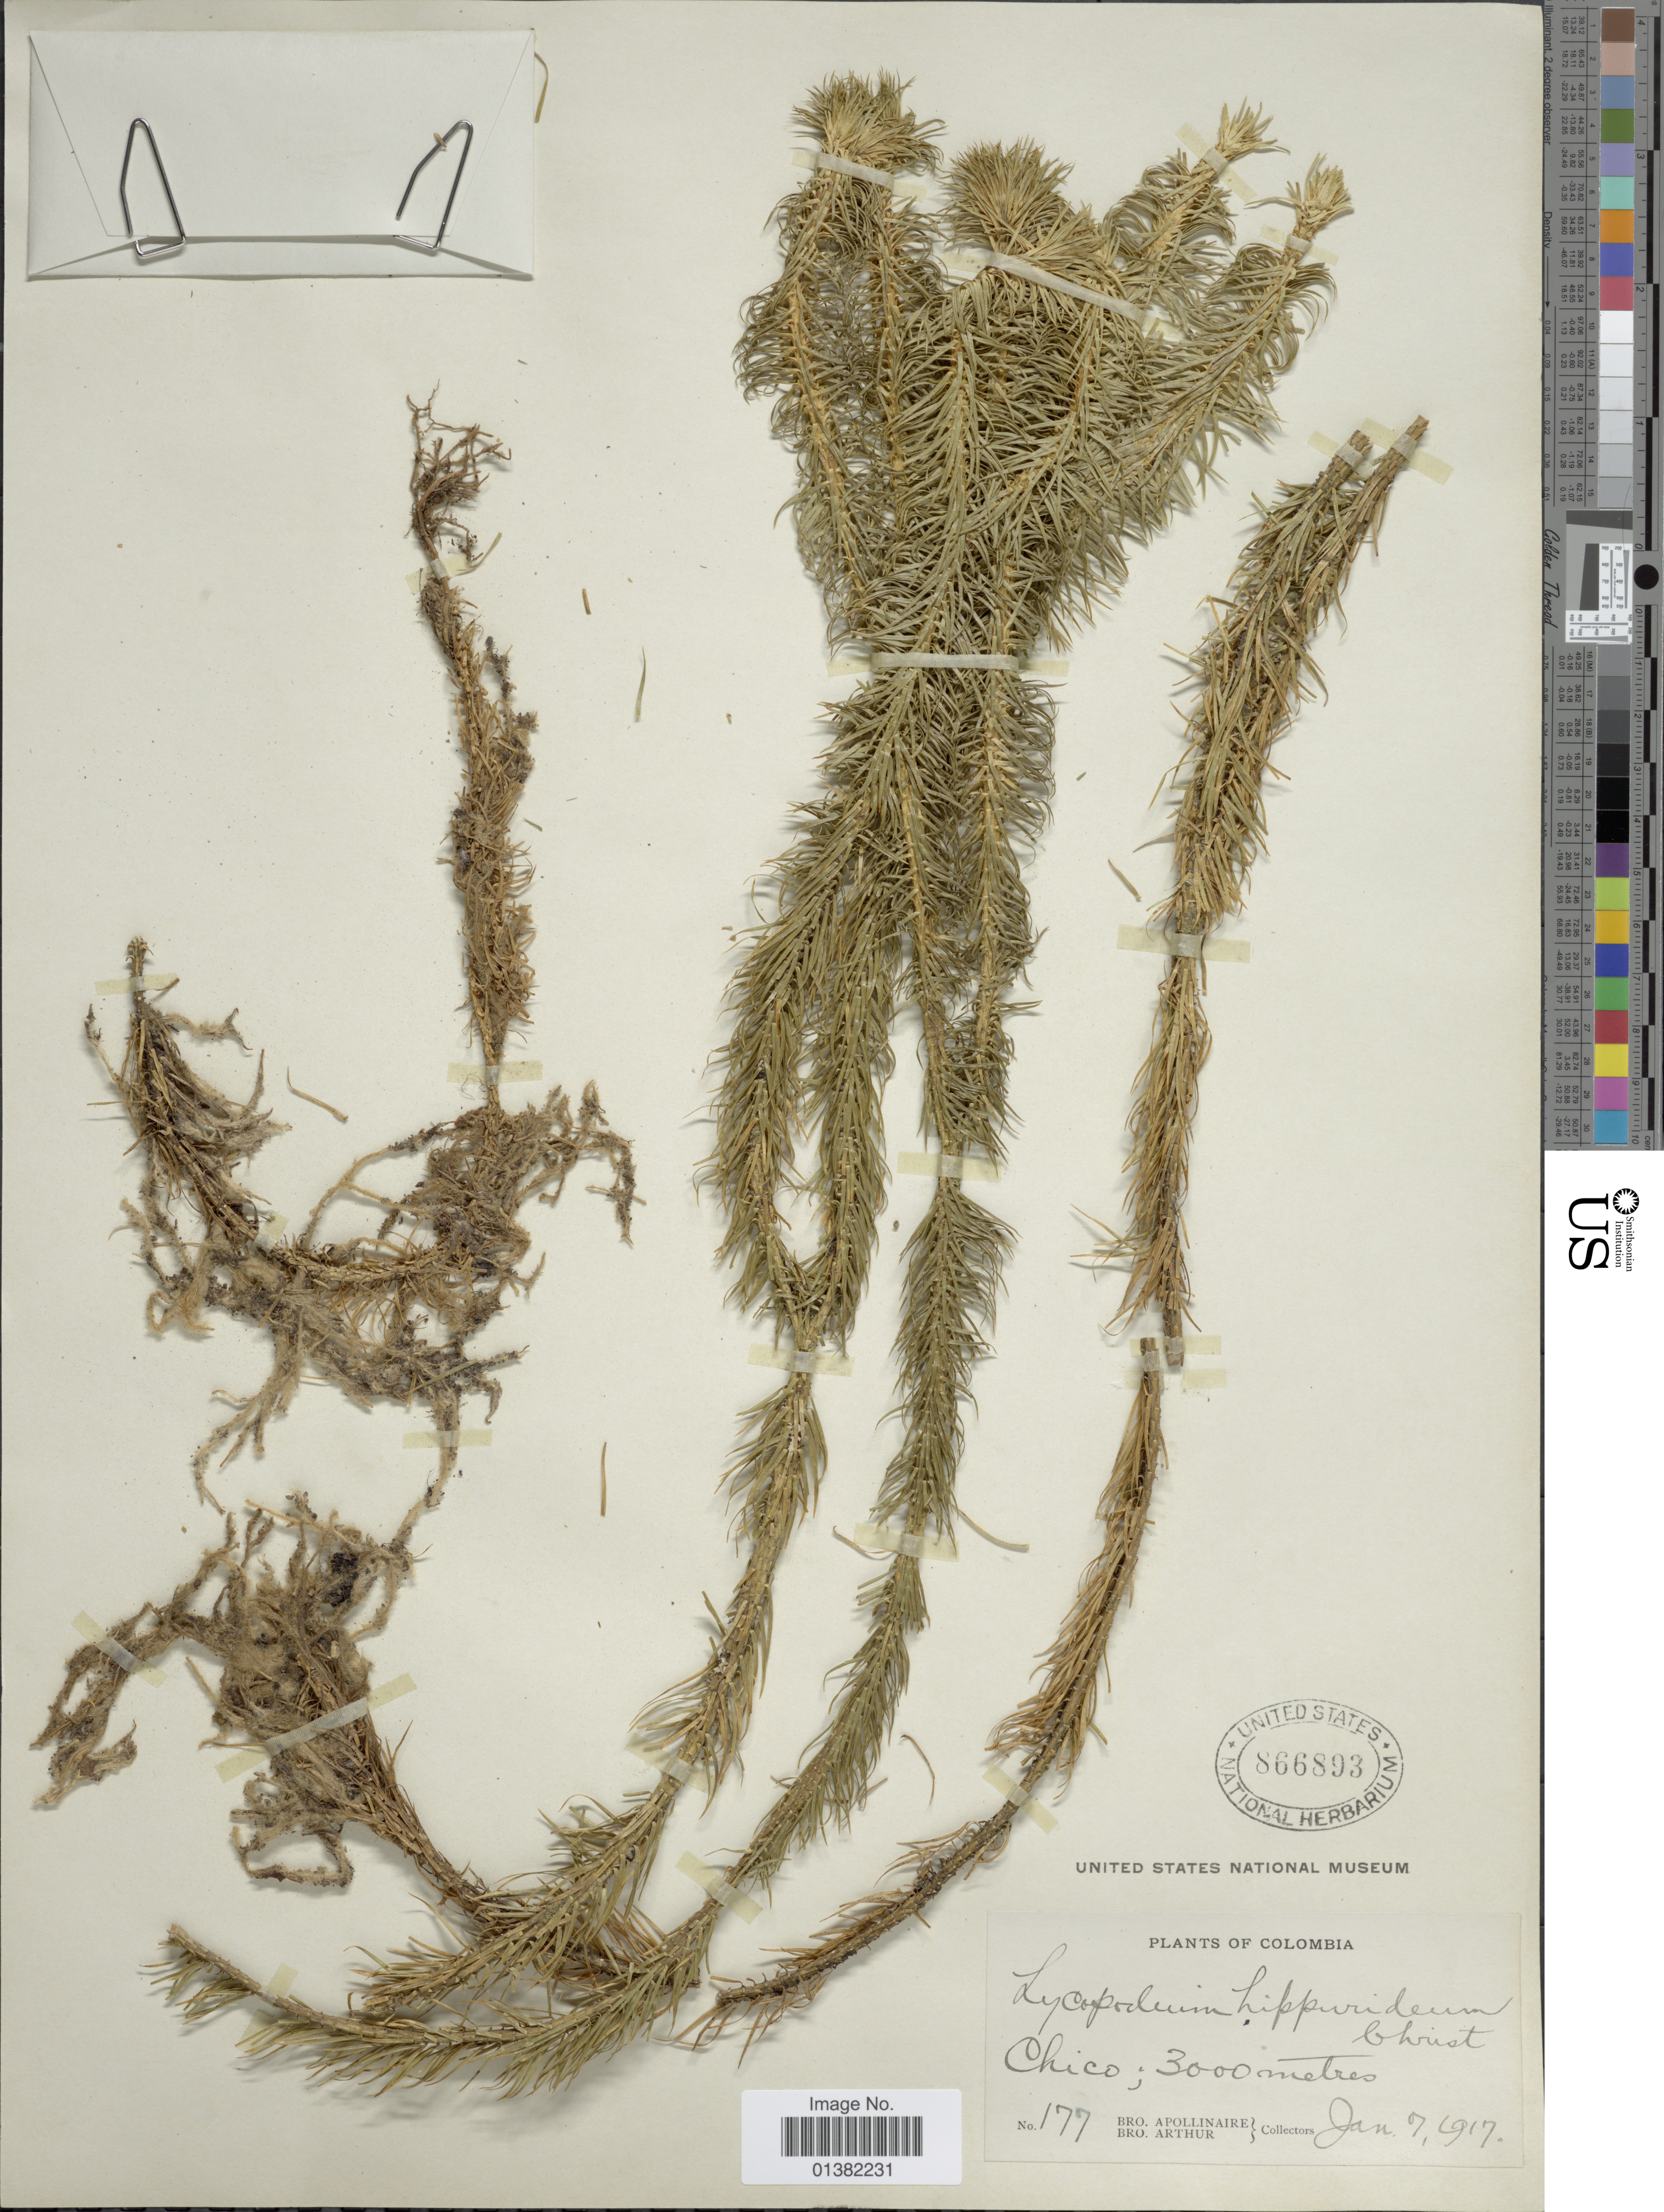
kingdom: Plantae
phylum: Tracheophyta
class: Lycopodiopsida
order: Lycopodiales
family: Lycopodiaceae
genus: Phlegmariurus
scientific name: Phlegmariurus hippurideus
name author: (Christ) B. Øllg.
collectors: Bro. Apollinaire & Bro. Arthur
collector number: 177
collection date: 1917-01-07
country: Colombia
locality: Chico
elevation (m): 3000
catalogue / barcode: US 866893